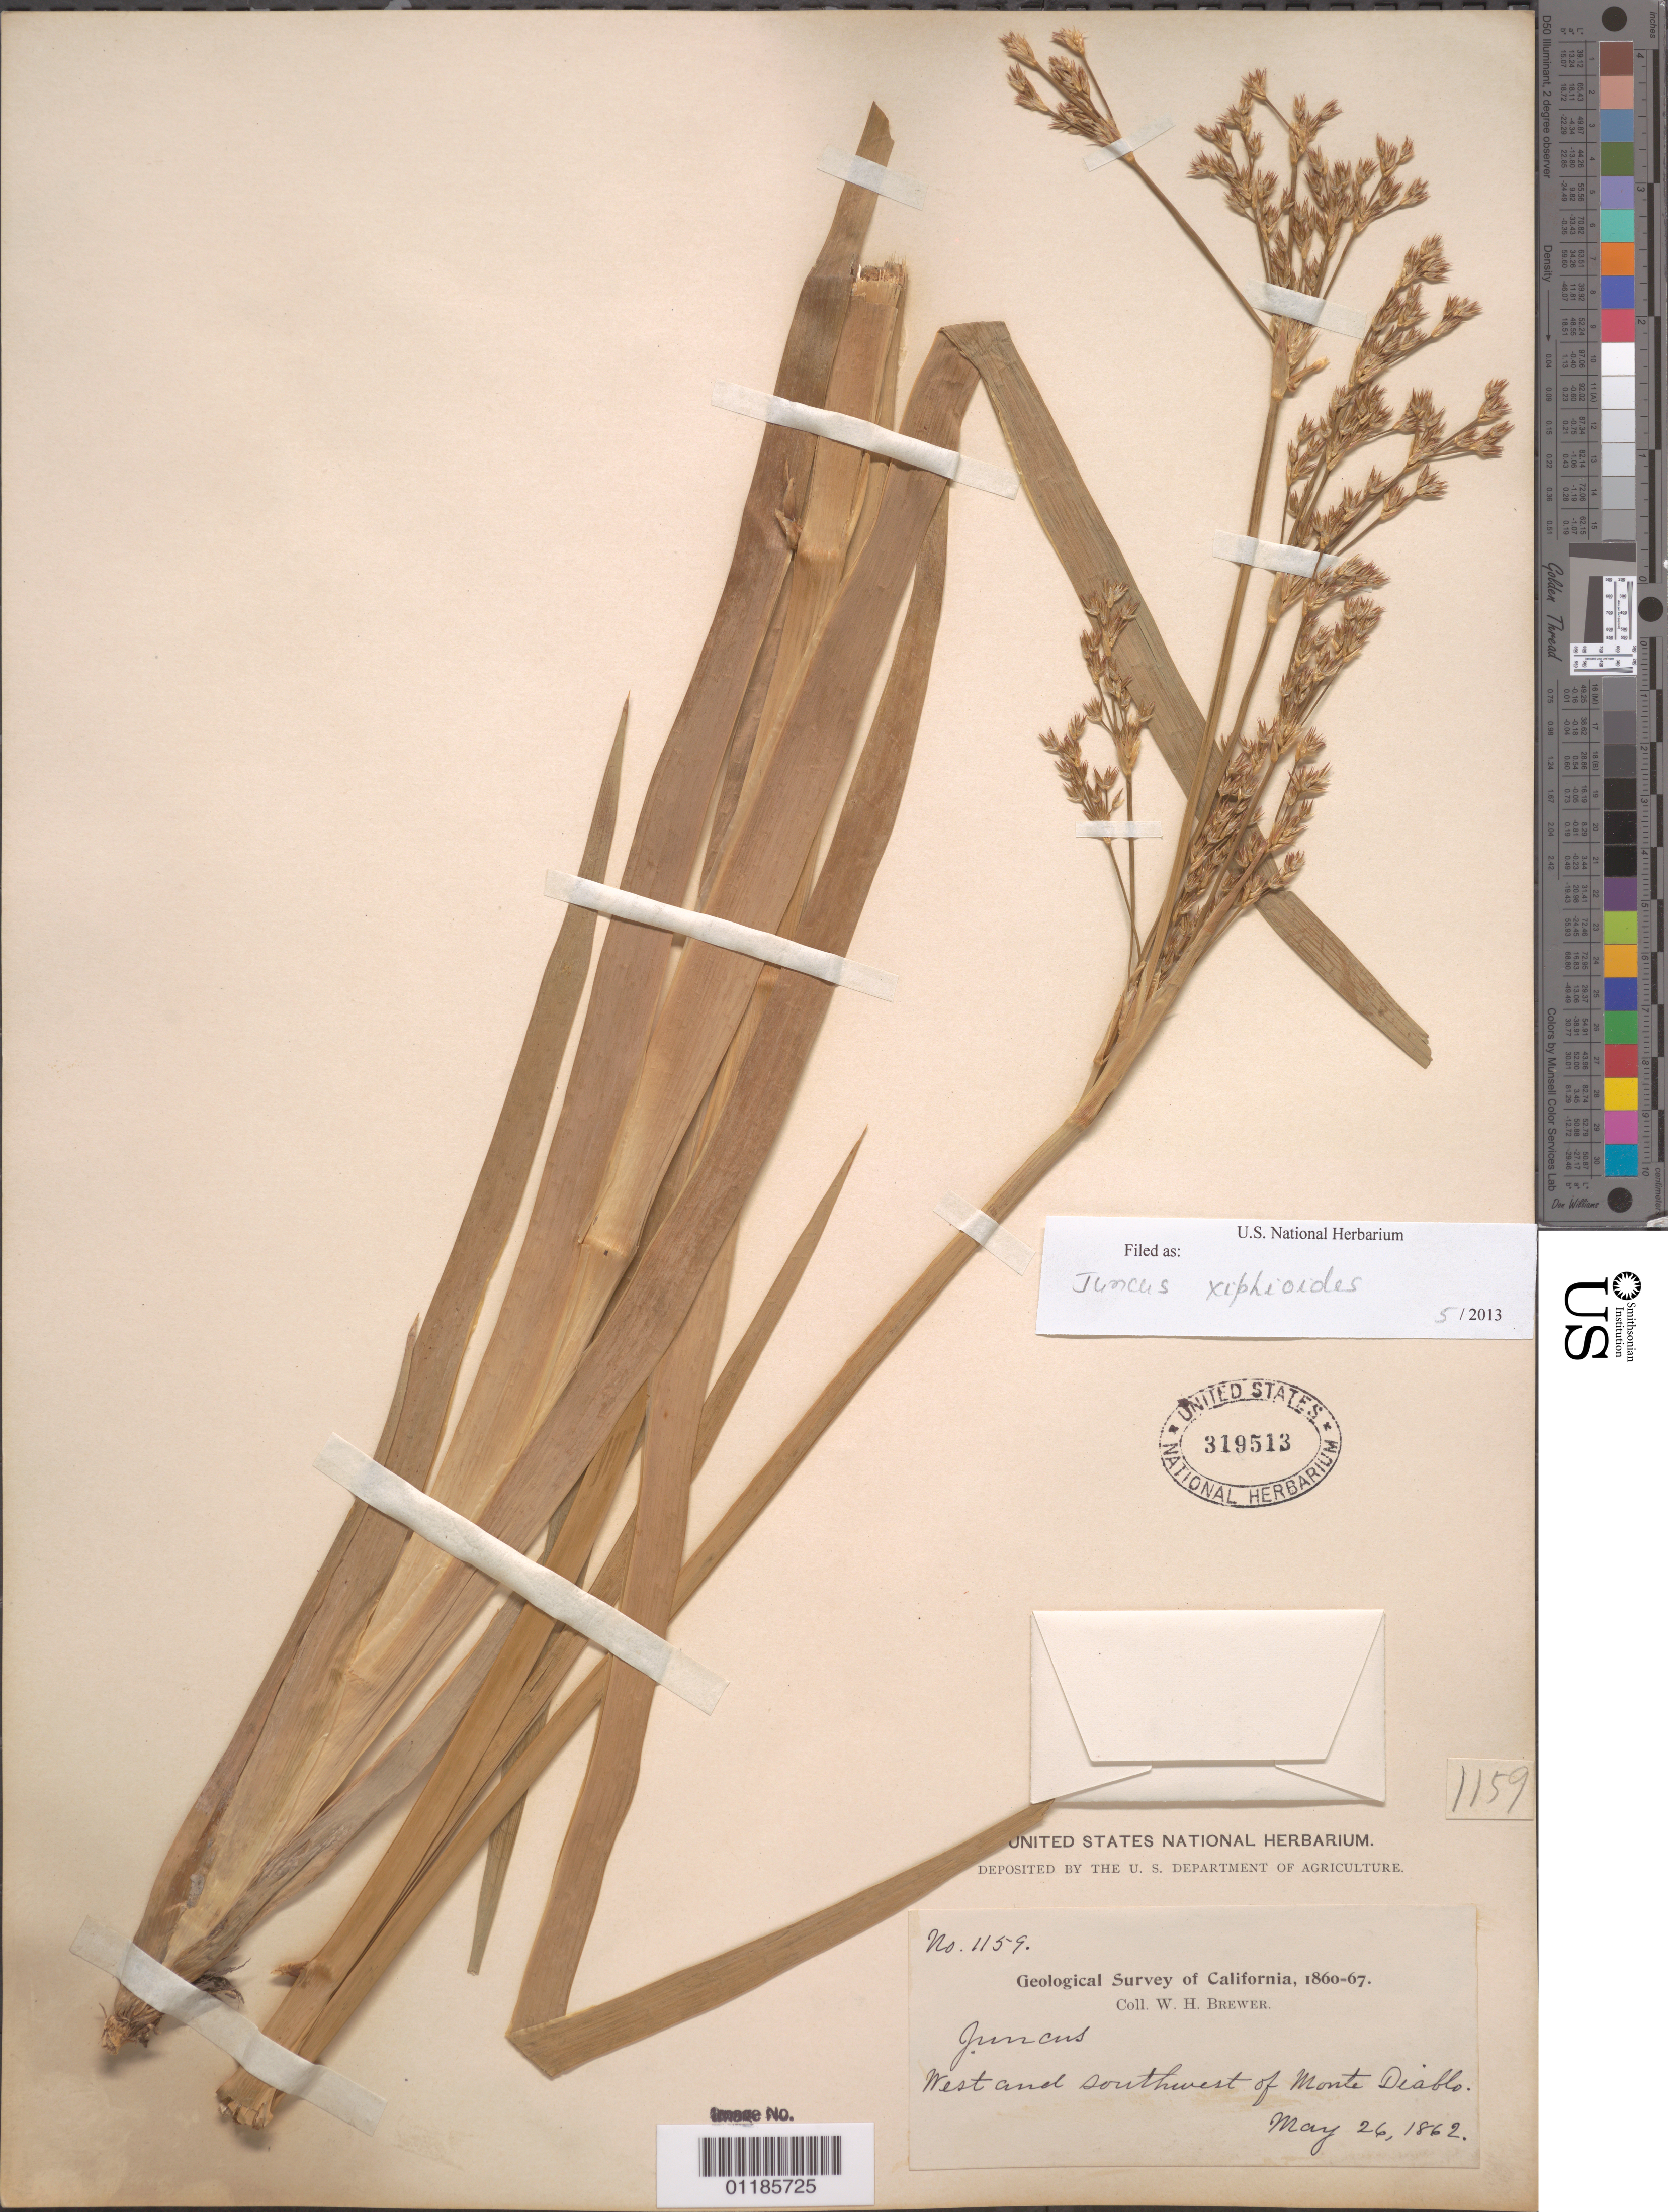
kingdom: Plantae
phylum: Tracheophyta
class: Liliopsida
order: Poales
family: Juncaceae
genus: Juncus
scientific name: Juncus xiphioides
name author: E. Mey.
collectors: W. H. Brewer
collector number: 1159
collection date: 1862-05-26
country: United States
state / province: California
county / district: Contra Costa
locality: West and Southwest of Monte Diablo.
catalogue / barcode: US 319513